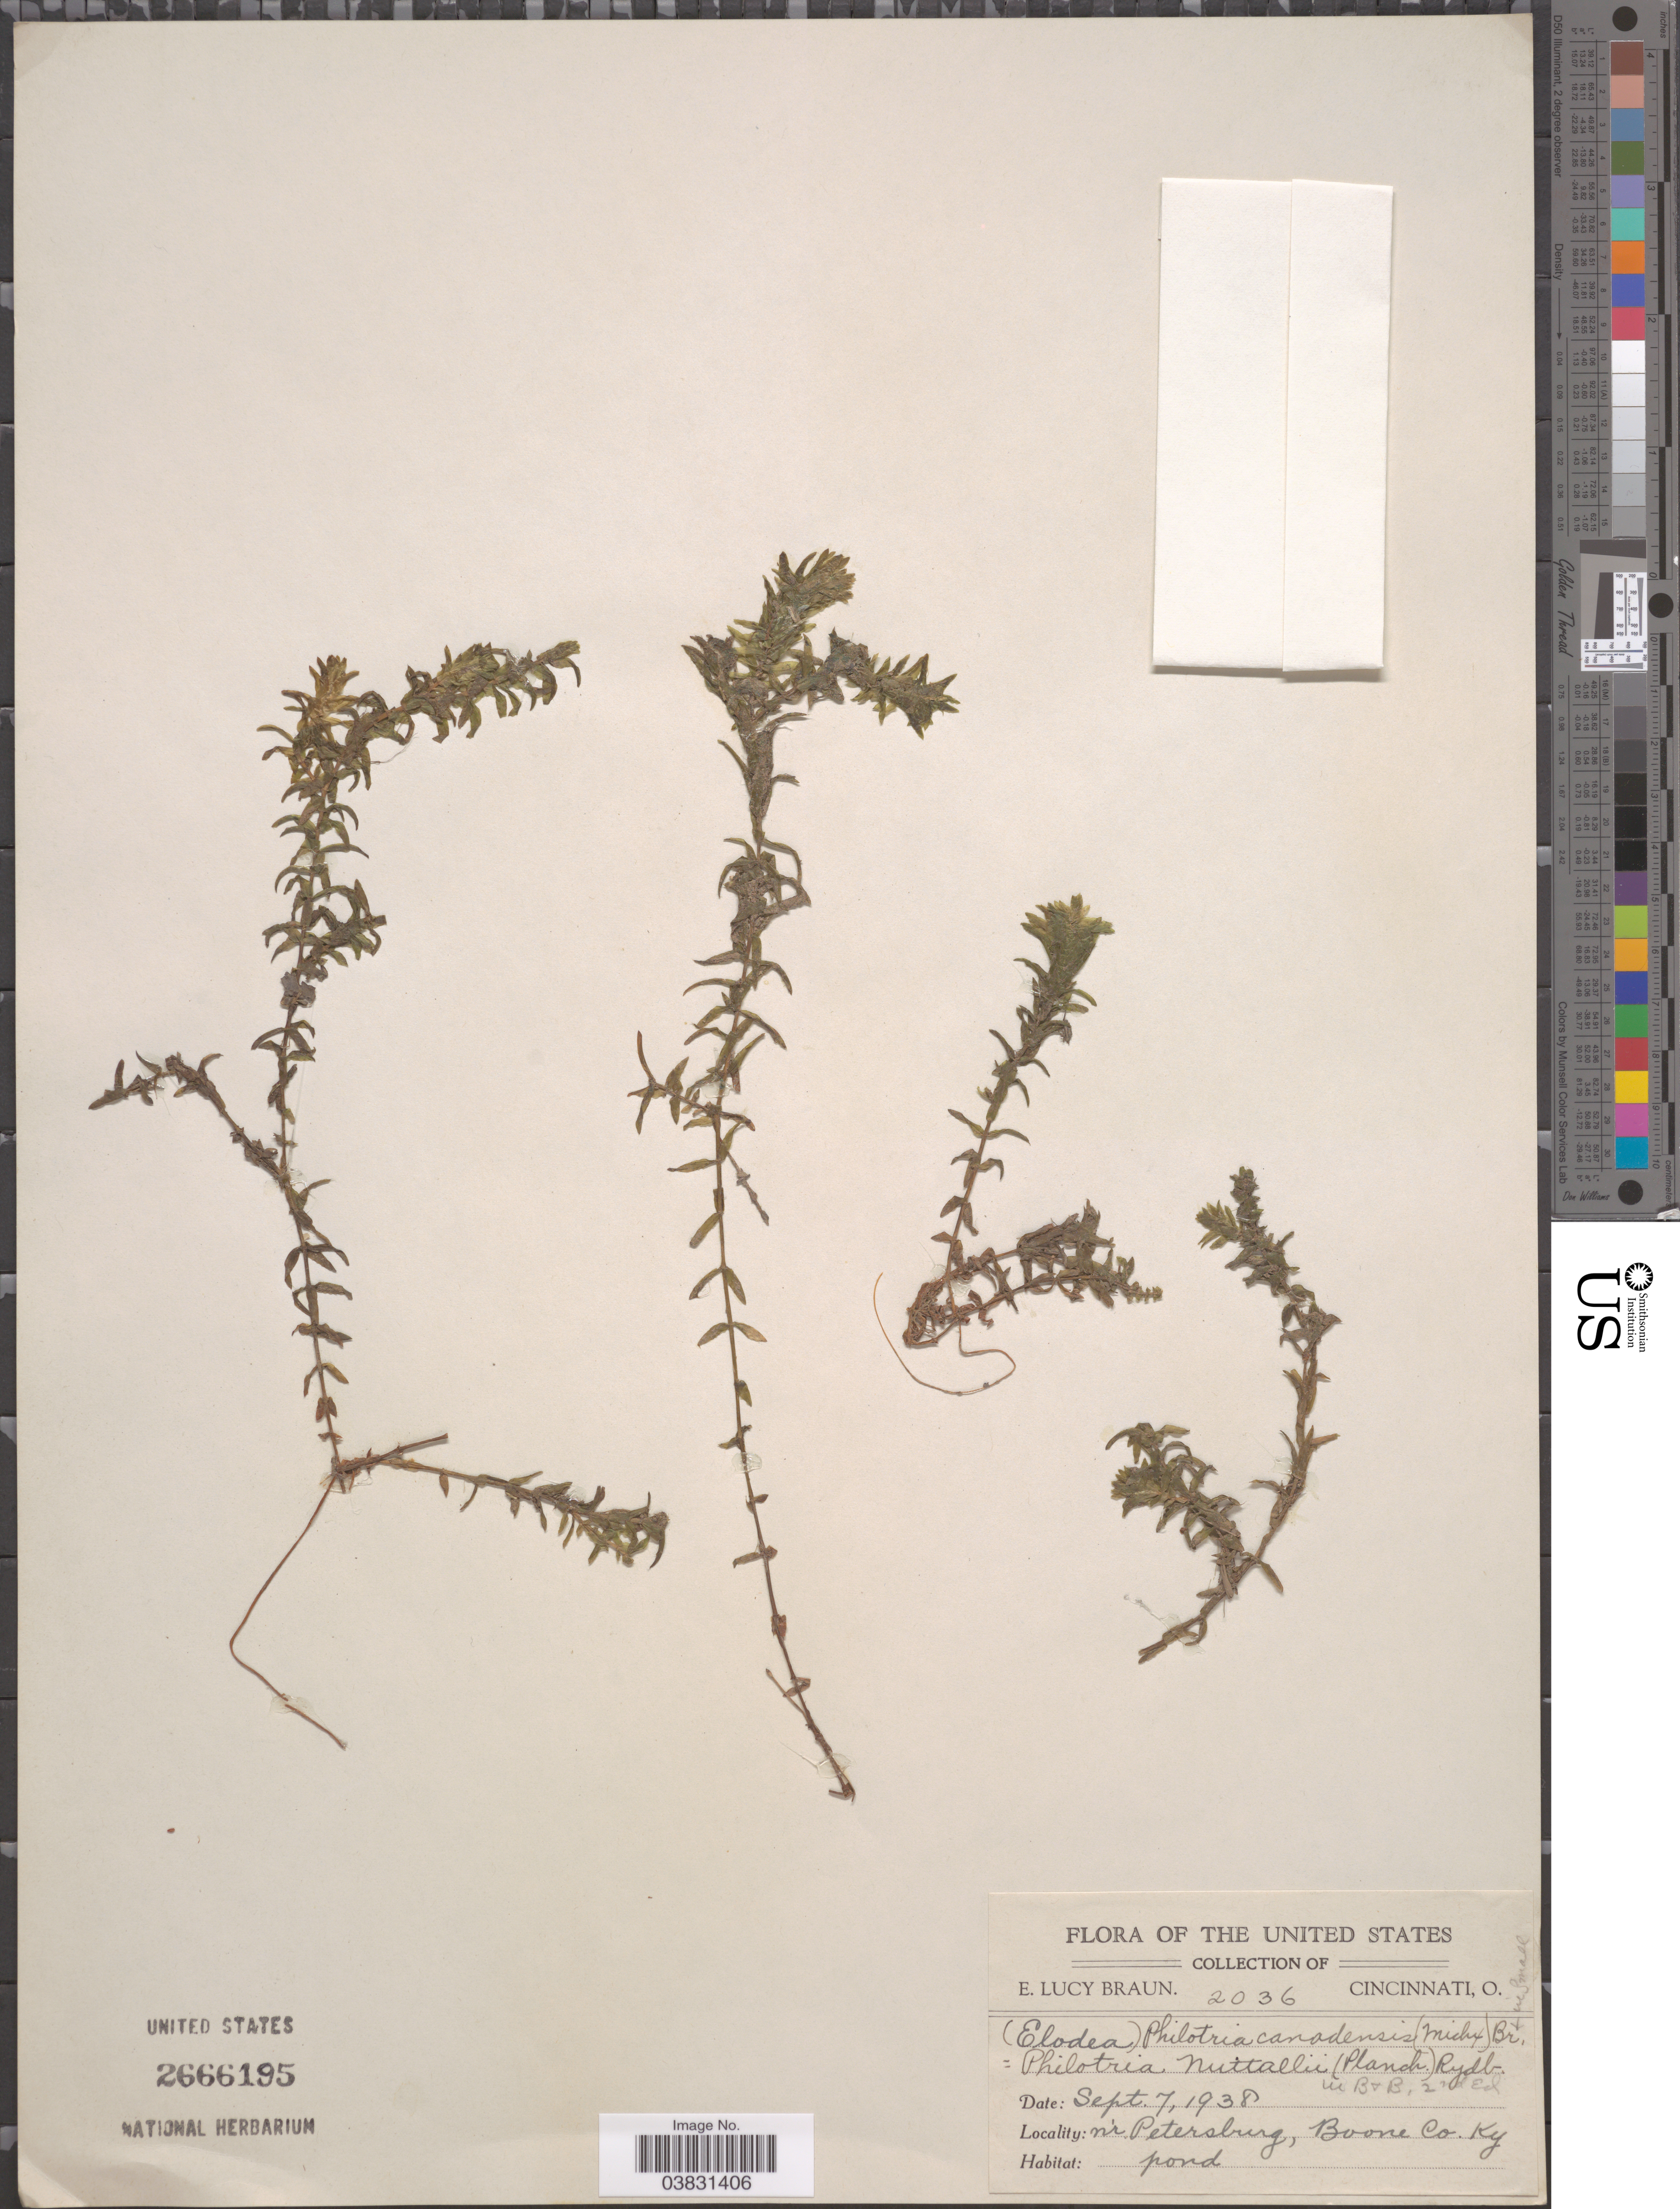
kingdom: Plantae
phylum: Tracheophyta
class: Liliopsida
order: Alismatales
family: Hydrocharitaceae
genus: Elodea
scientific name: Elodea canadensis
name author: Michx.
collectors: E. L. Braun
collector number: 2036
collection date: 1938-09-07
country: United States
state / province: Kentucky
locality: N'r Petersburg, Boone Co. Pond.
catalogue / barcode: US 2666195